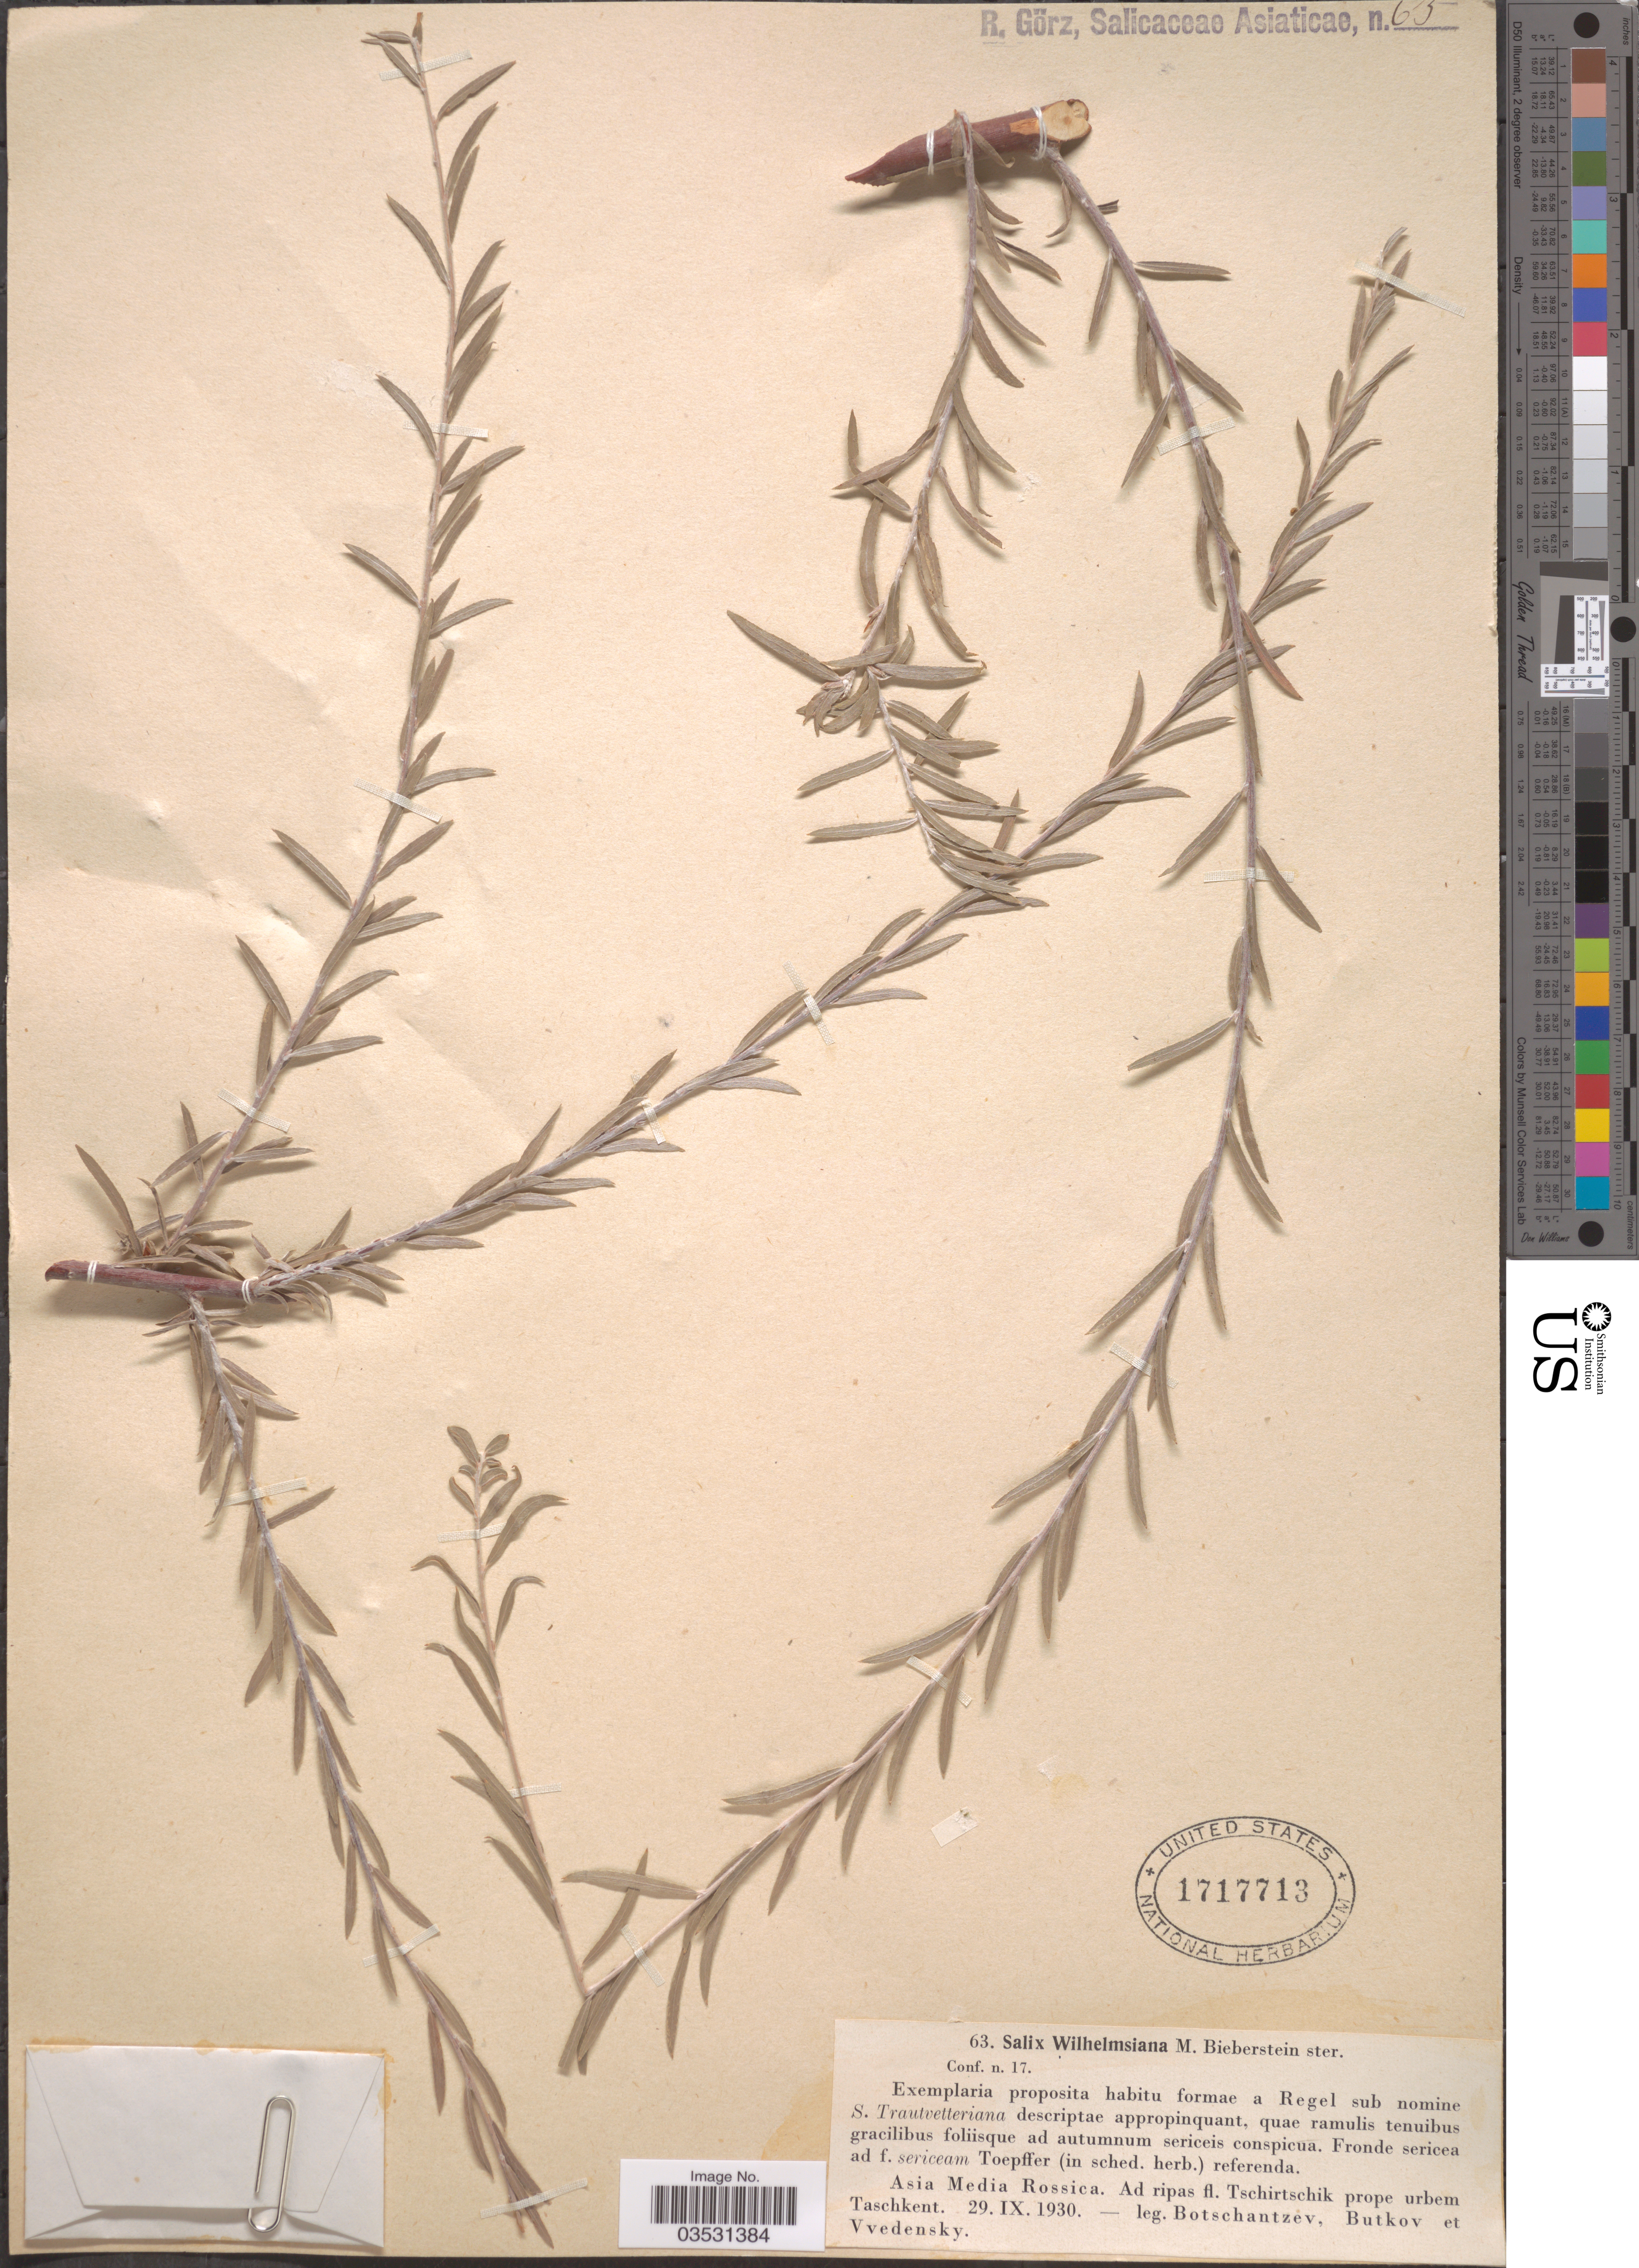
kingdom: Plantae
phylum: Tracheophyta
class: Magnoliopsida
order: Malpighiales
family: Salicaceae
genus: Salix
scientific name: Salix wilhelmsiana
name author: M. Bieb.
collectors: Botschantzev, Butkov & Vvedensky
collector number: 63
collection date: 1930-09-29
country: Uzbekistan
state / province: Toshkent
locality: Asia Media Rossica. Ad ripas fl. Tschirtschik prope urbem Taschkent.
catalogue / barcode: US 1717713